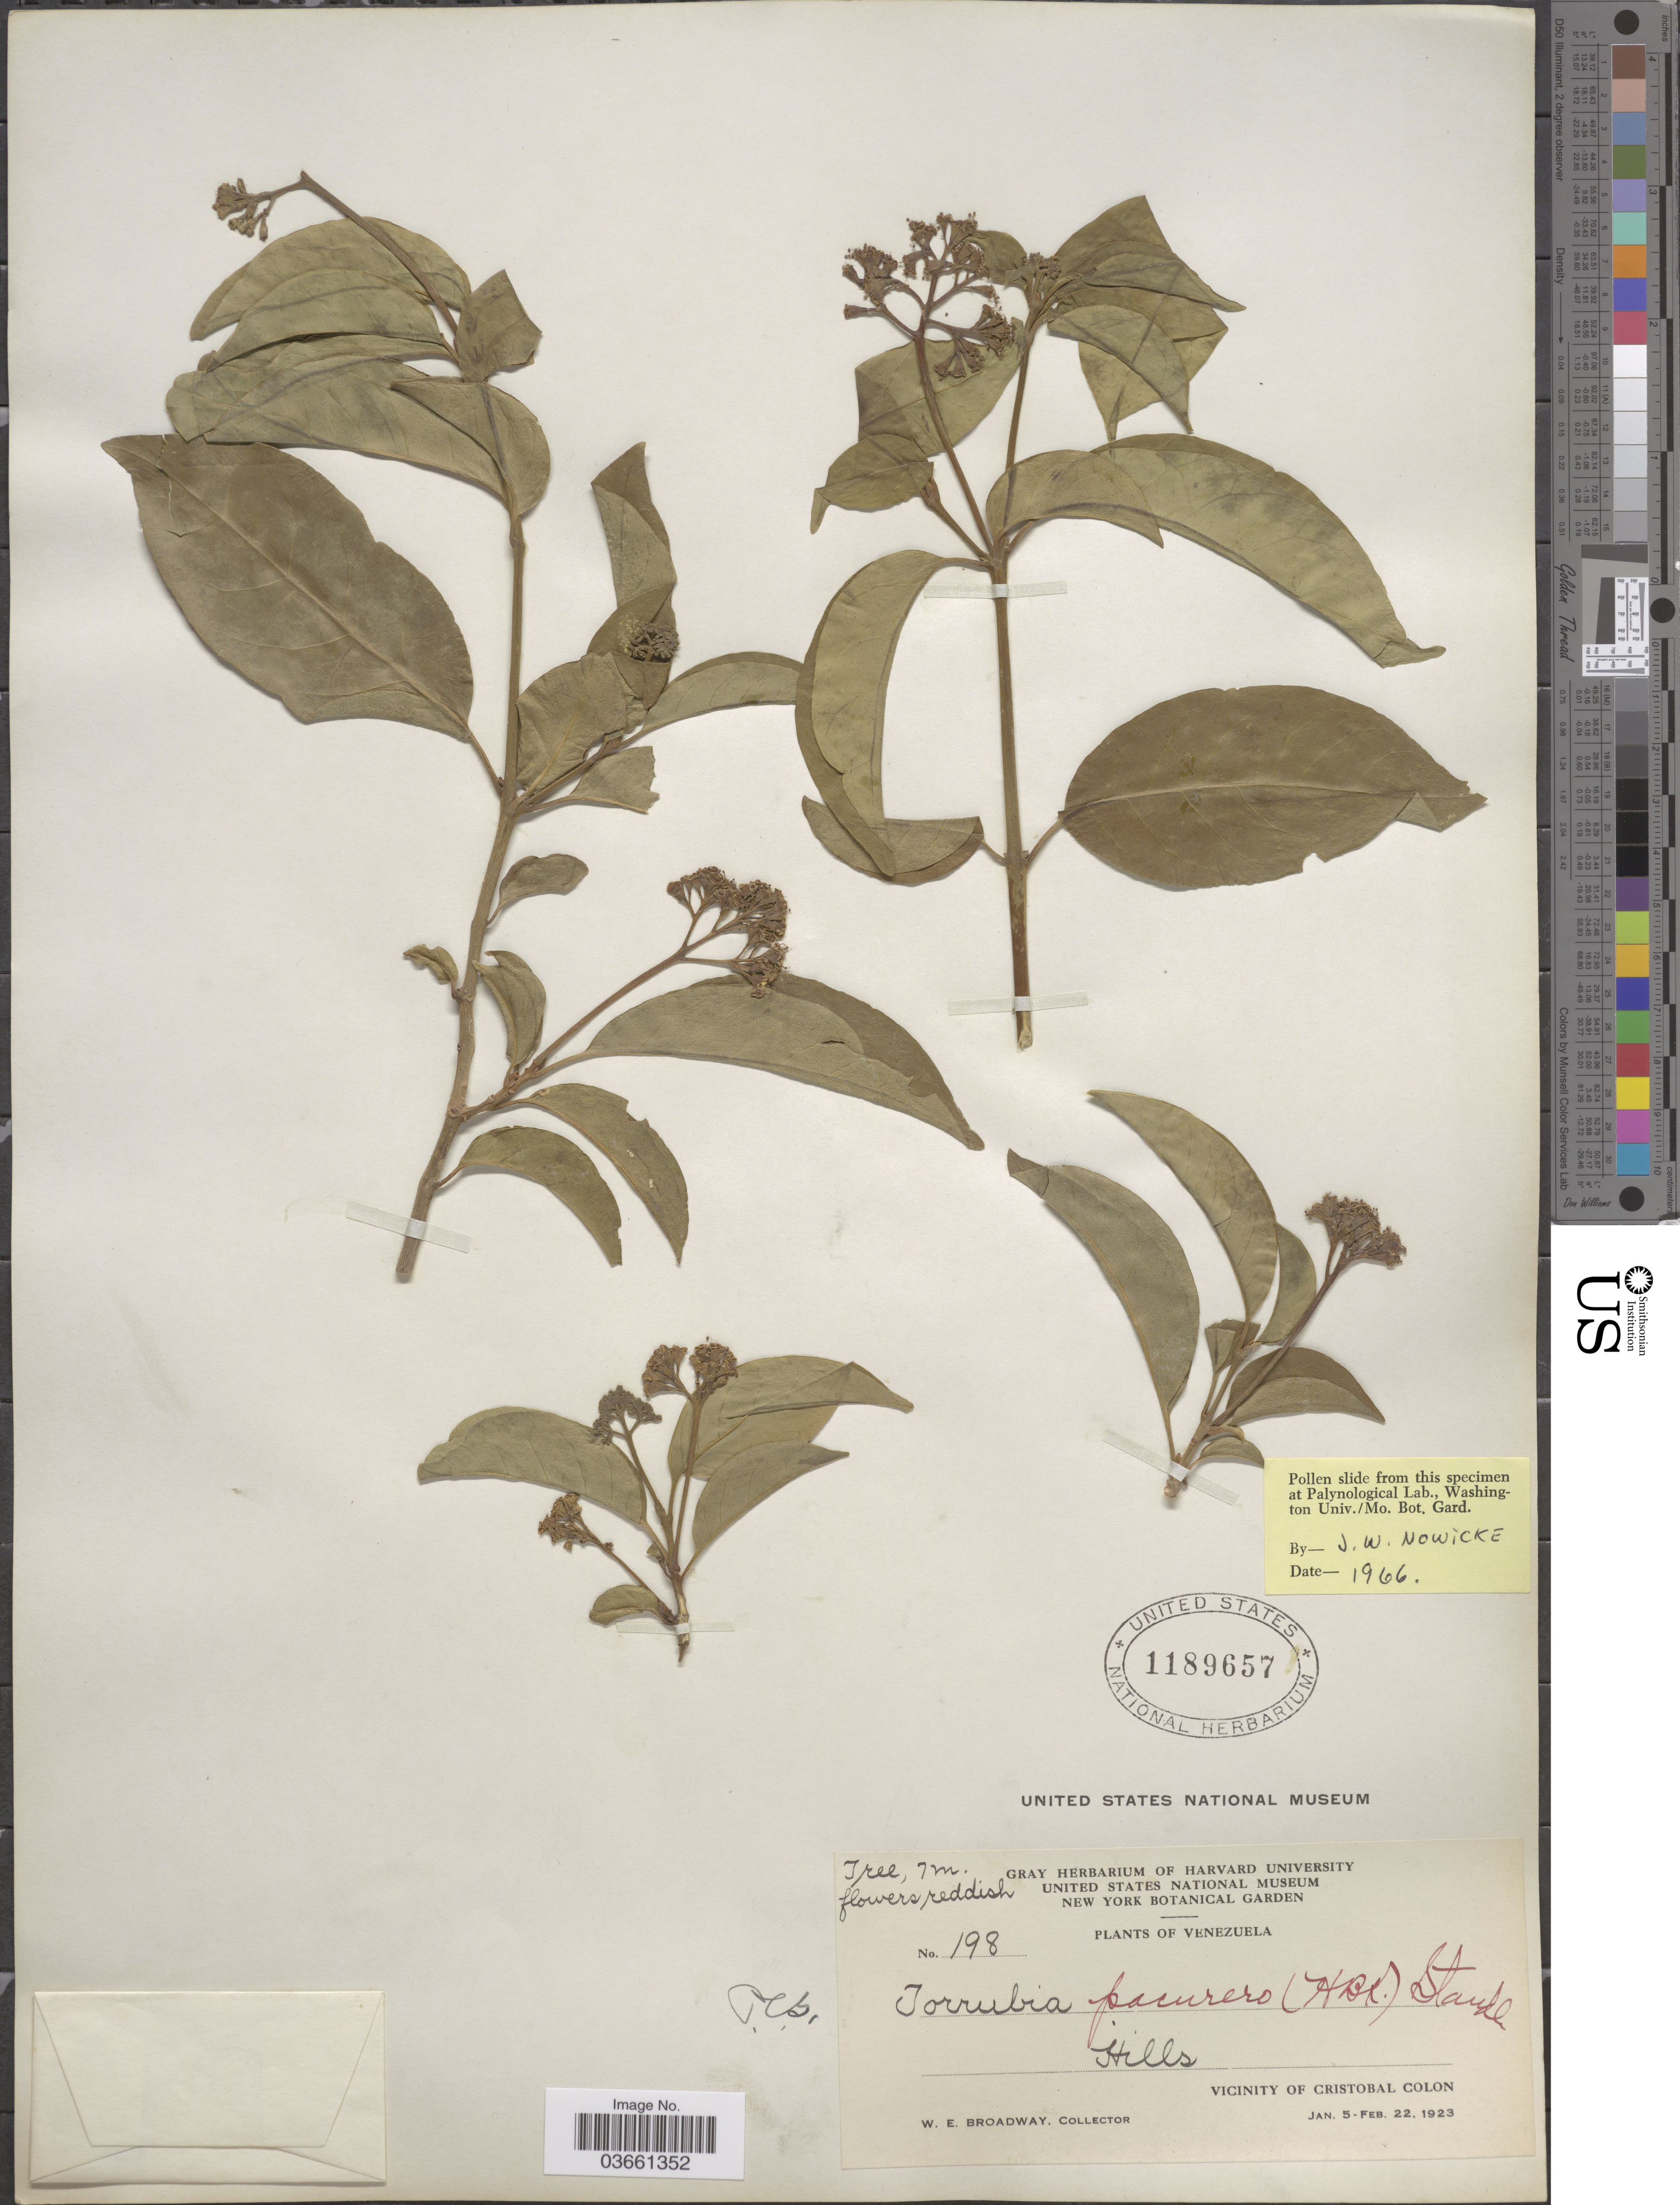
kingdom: Plantae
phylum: Tracheophyta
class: Magnoliopsida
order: Caryophyllales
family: Nyctaginaceae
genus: Guapira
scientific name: Guapira pacurero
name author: (Kunth) Little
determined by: Strong, Mark T., (BOT), Smithsonian Institution - National Museum of Natural History (UNITED STATES)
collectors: W. E. Broadway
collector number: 198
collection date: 1923-01-05/1923-02-22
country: Venezuela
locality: Hills. Vicinity of Cristobal Colon.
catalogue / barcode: US 1189657